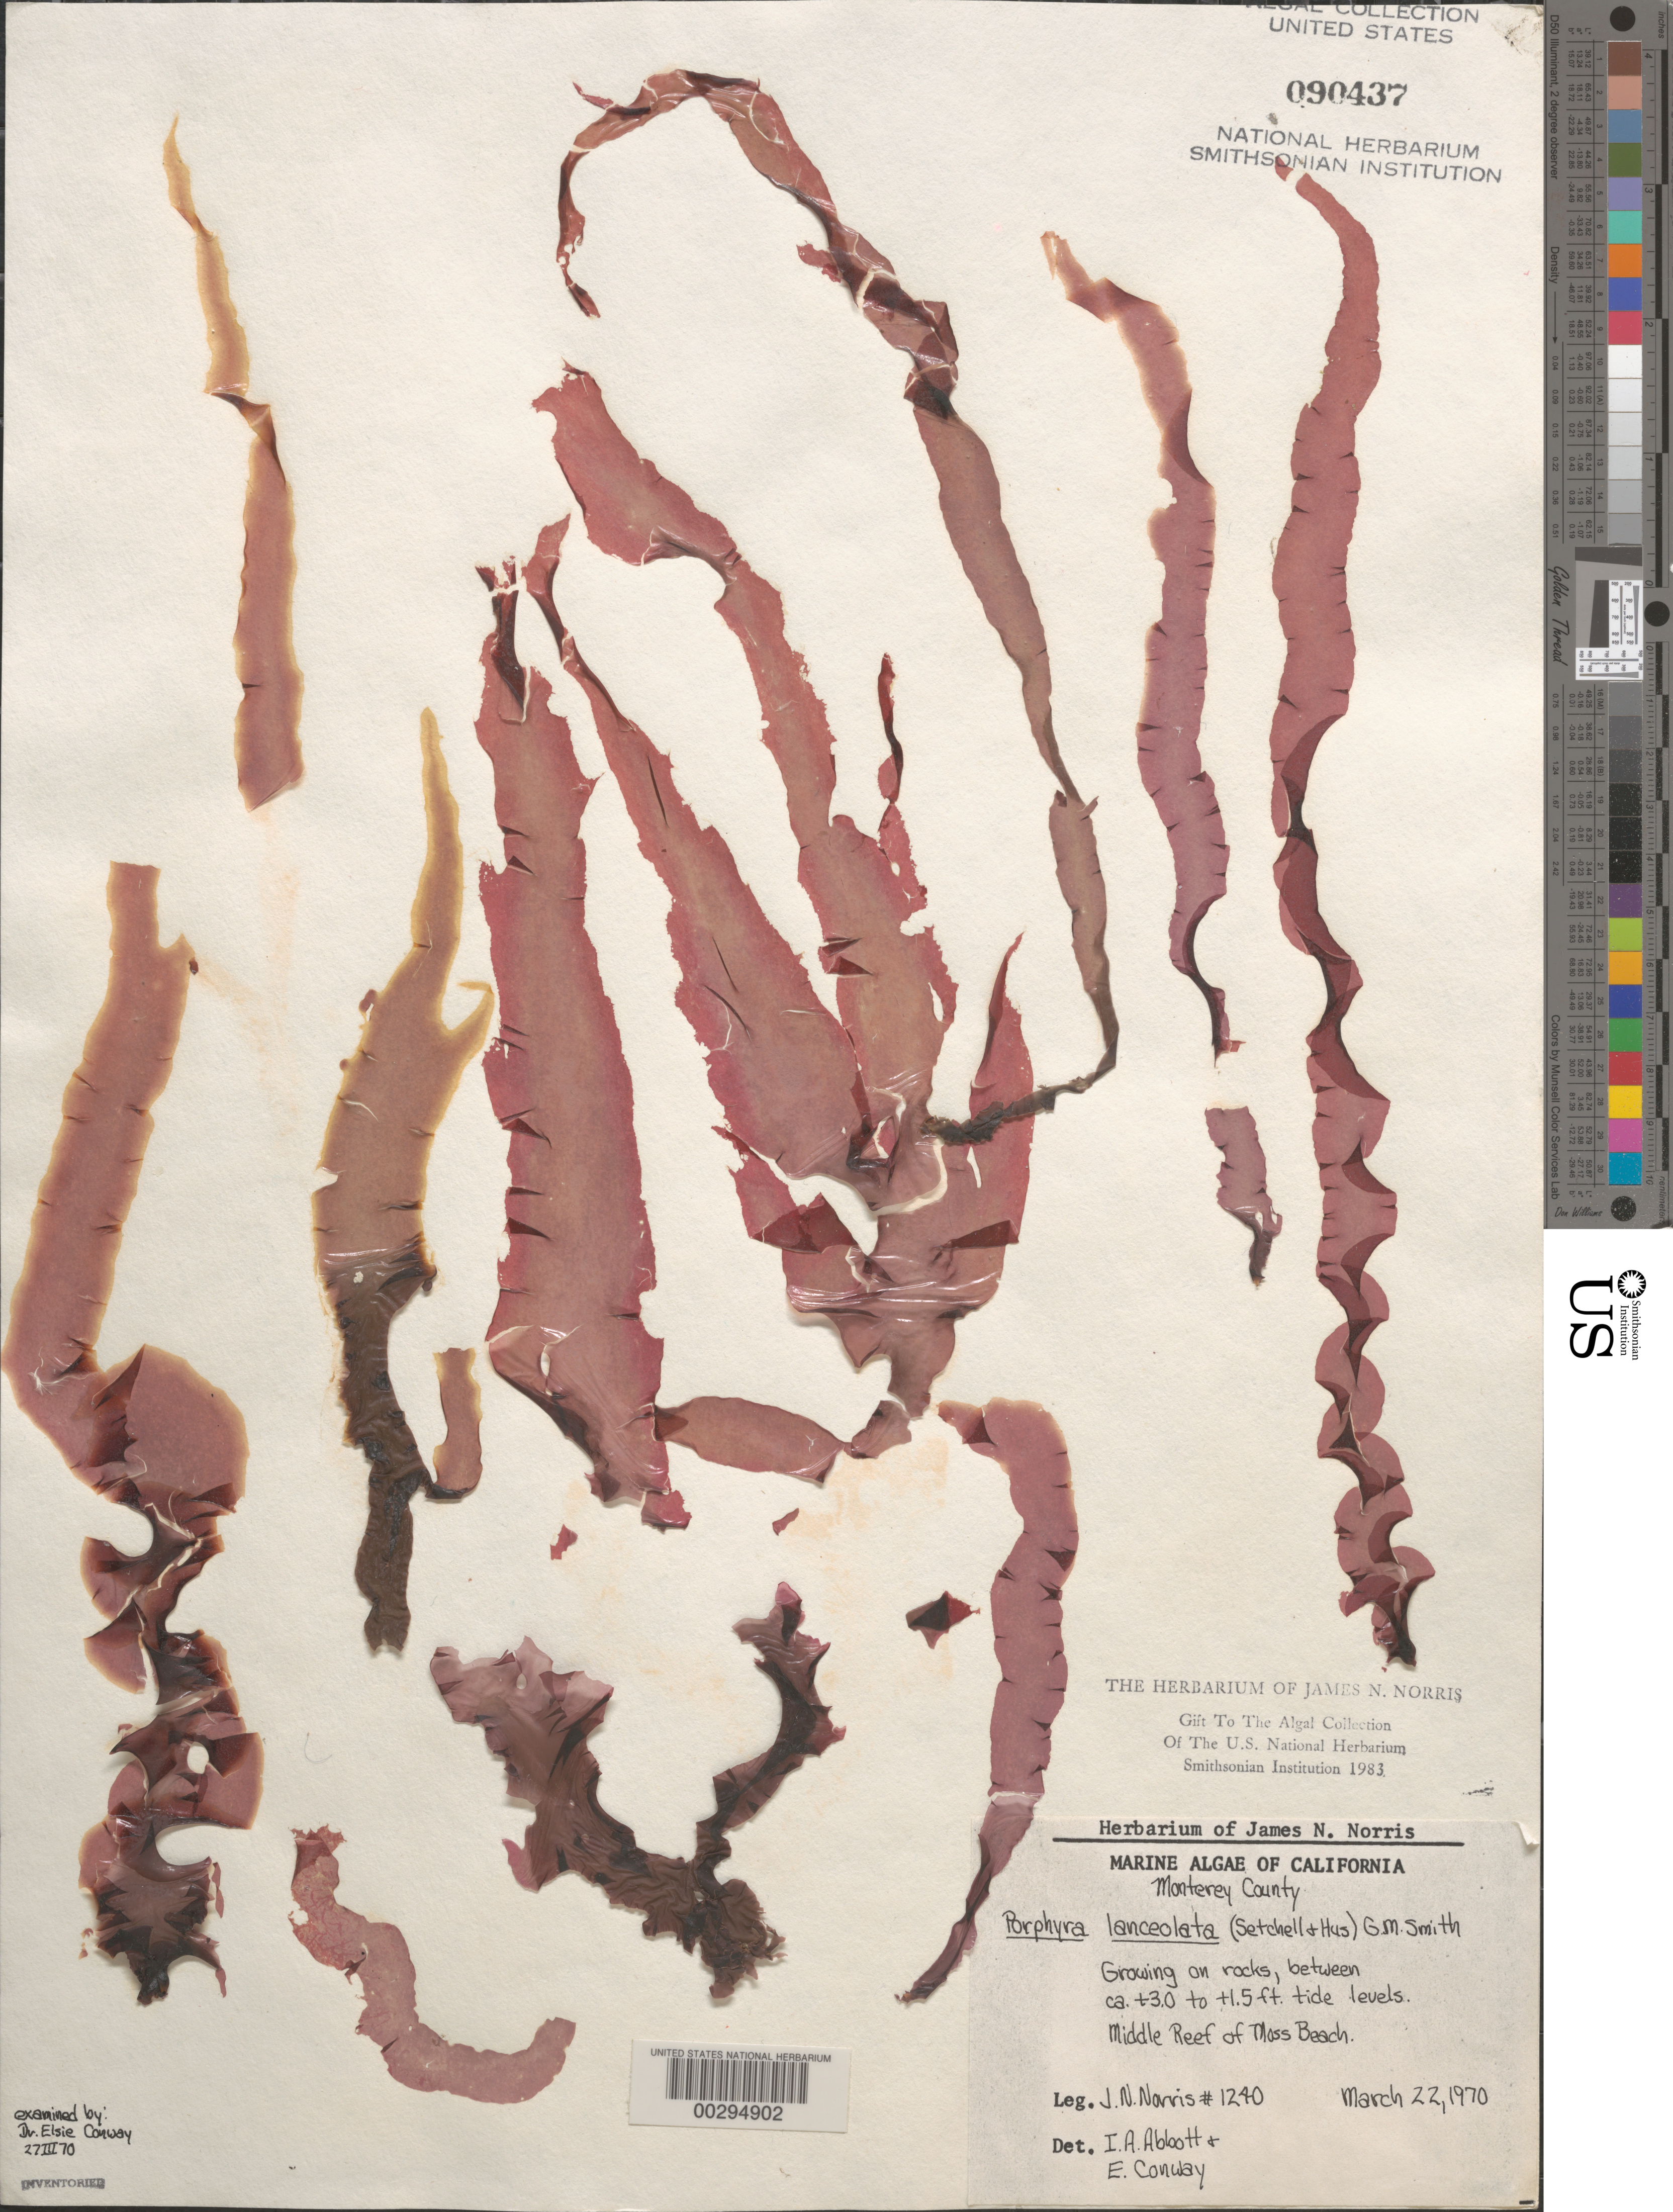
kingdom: Plantae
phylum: Rhodophyta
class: Bangiophyceae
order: Bangiales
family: Bangiaceae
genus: Pyropia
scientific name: Pyropia lanceolata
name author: (Setchell & Hus) S.C. Lindstrom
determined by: Algae name updating Project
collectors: J. N. Norris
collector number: JN-1240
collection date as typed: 22 Mar 1970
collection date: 1970-03-22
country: United States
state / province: California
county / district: Monterey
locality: Middle Reef of Moss Beach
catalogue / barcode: US 90437